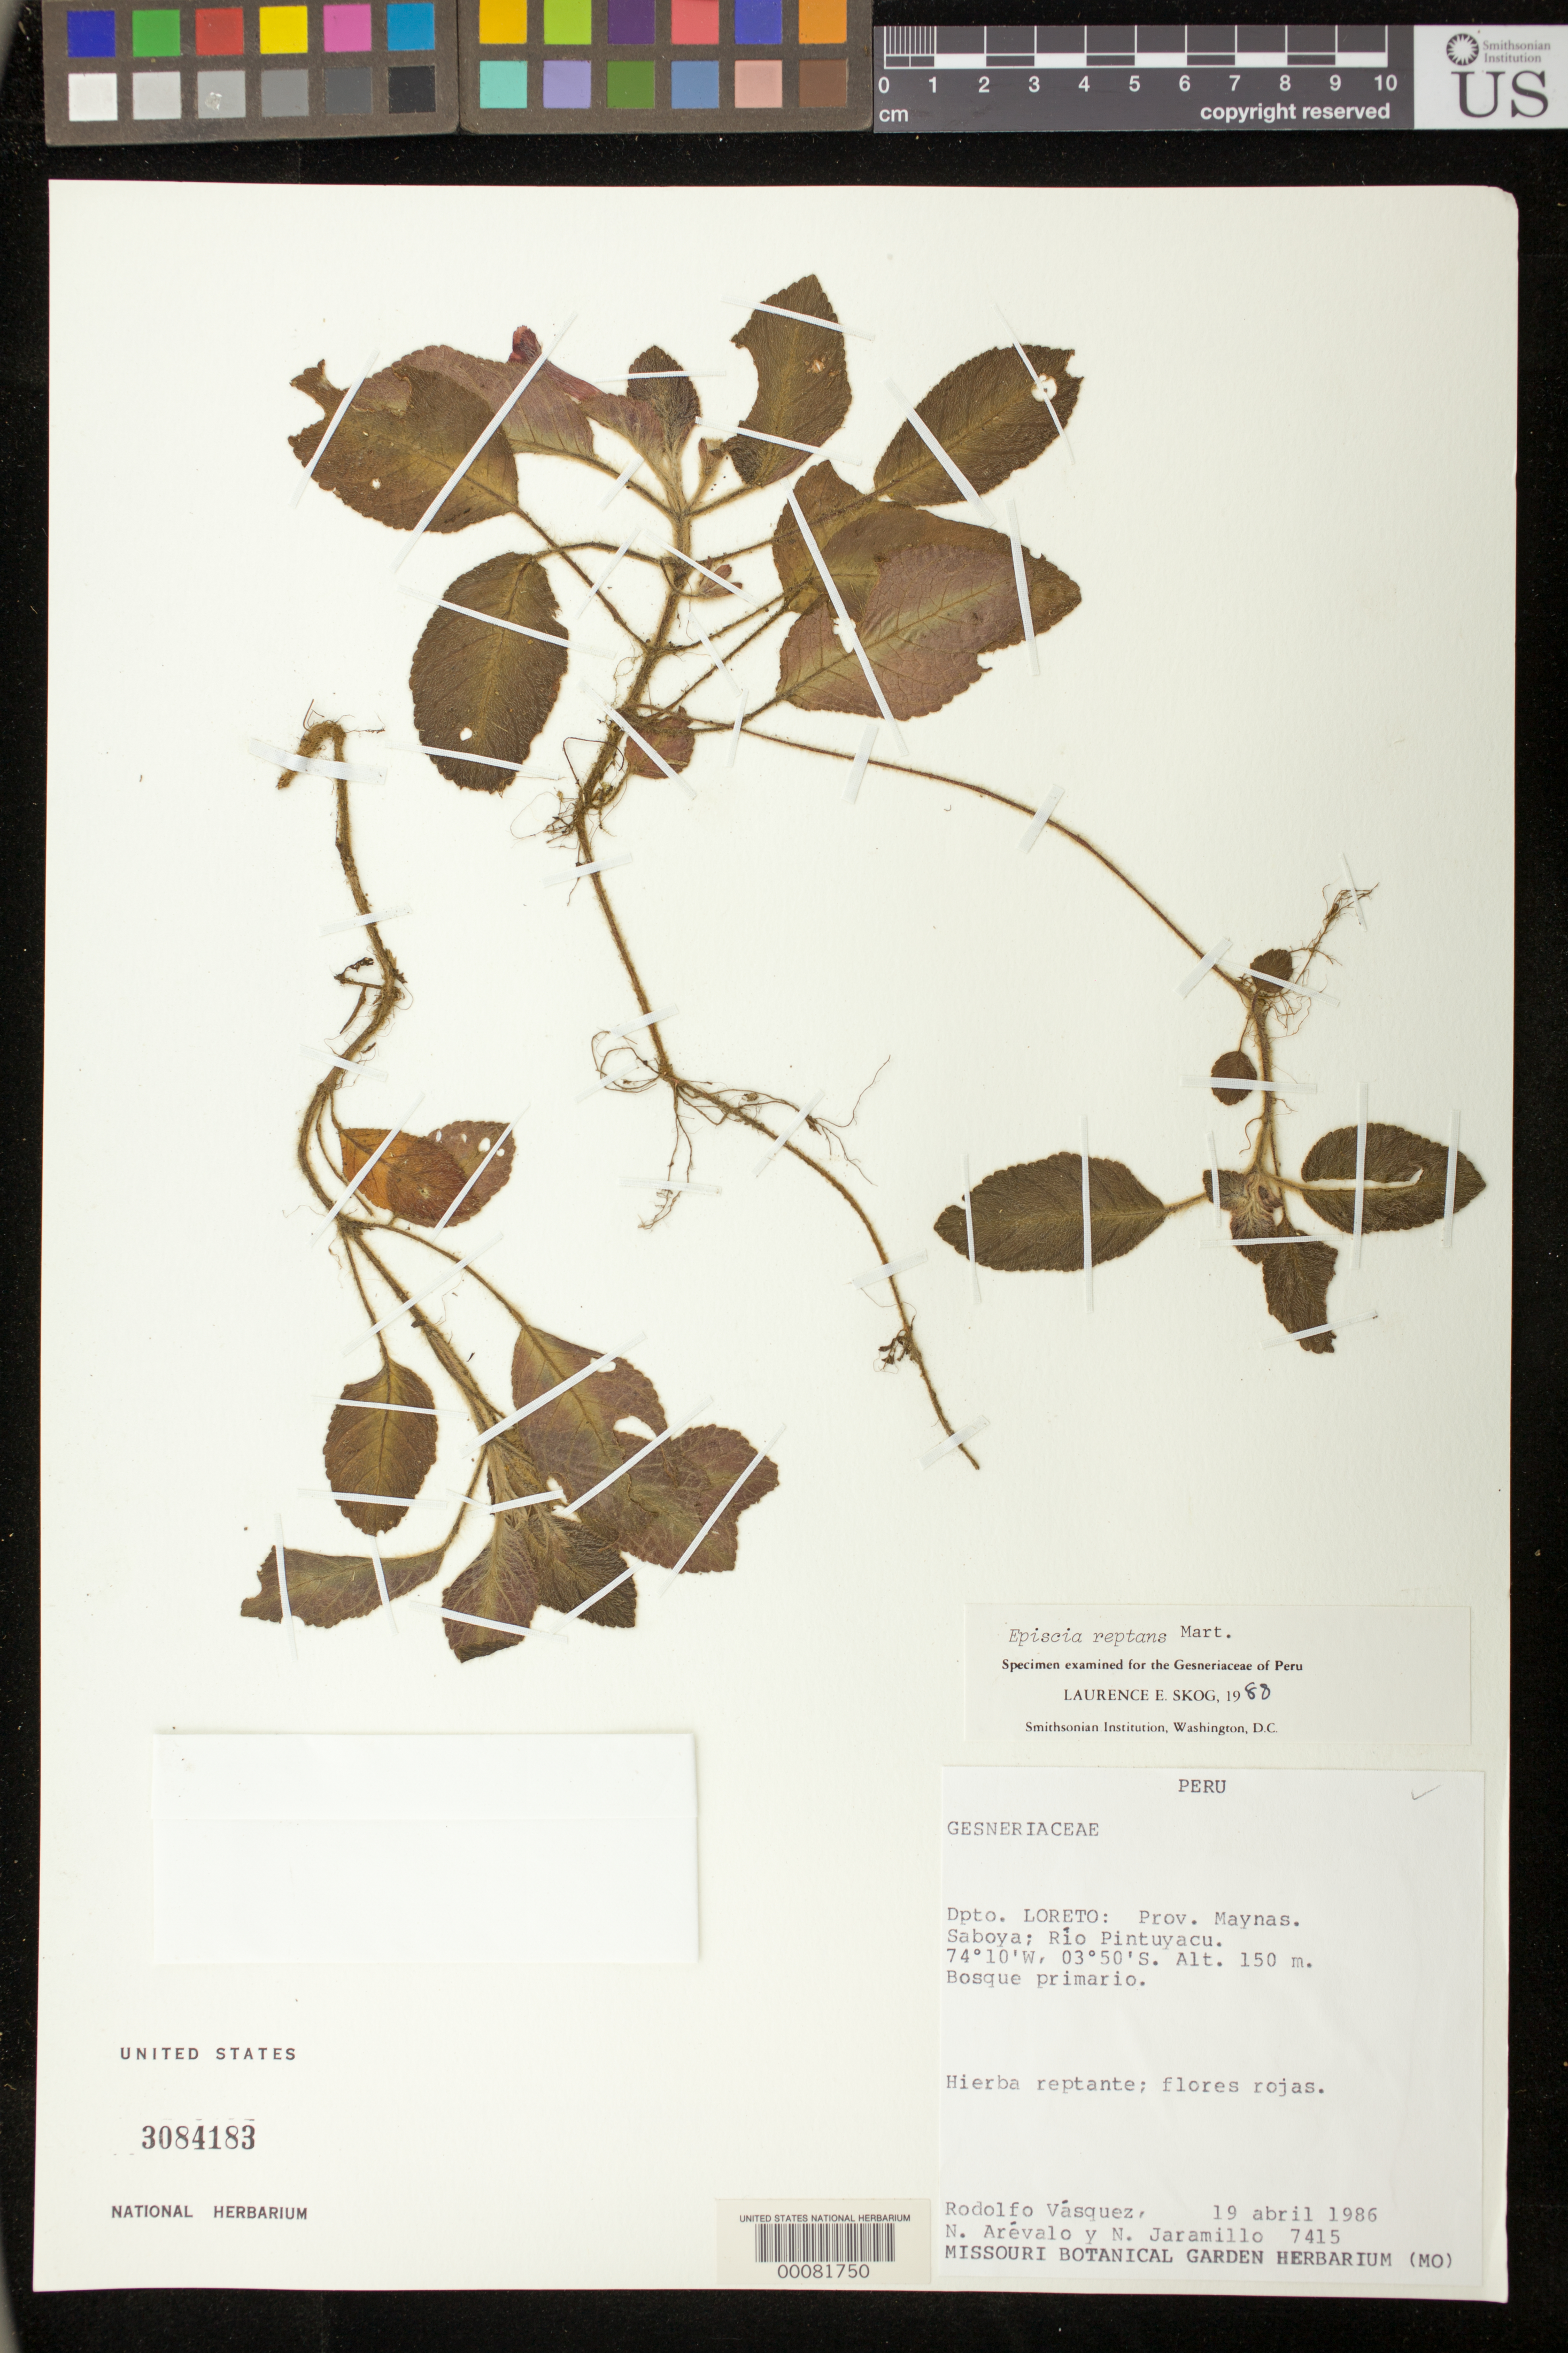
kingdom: Plantae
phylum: Tracheophyta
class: Magnoliopsida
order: Lamiales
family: Gesneriaceae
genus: Episcia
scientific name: Episcia reptans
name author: Mart.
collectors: R. Vásquez & et al.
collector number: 7415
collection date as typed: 19 Apr 1986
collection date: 1986-04-19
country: Peru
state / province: Loreto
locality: Prov. Maynas; Saboya, Rio Pintuyacu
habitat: Primary forest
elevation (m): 150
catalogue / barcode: US 3084183